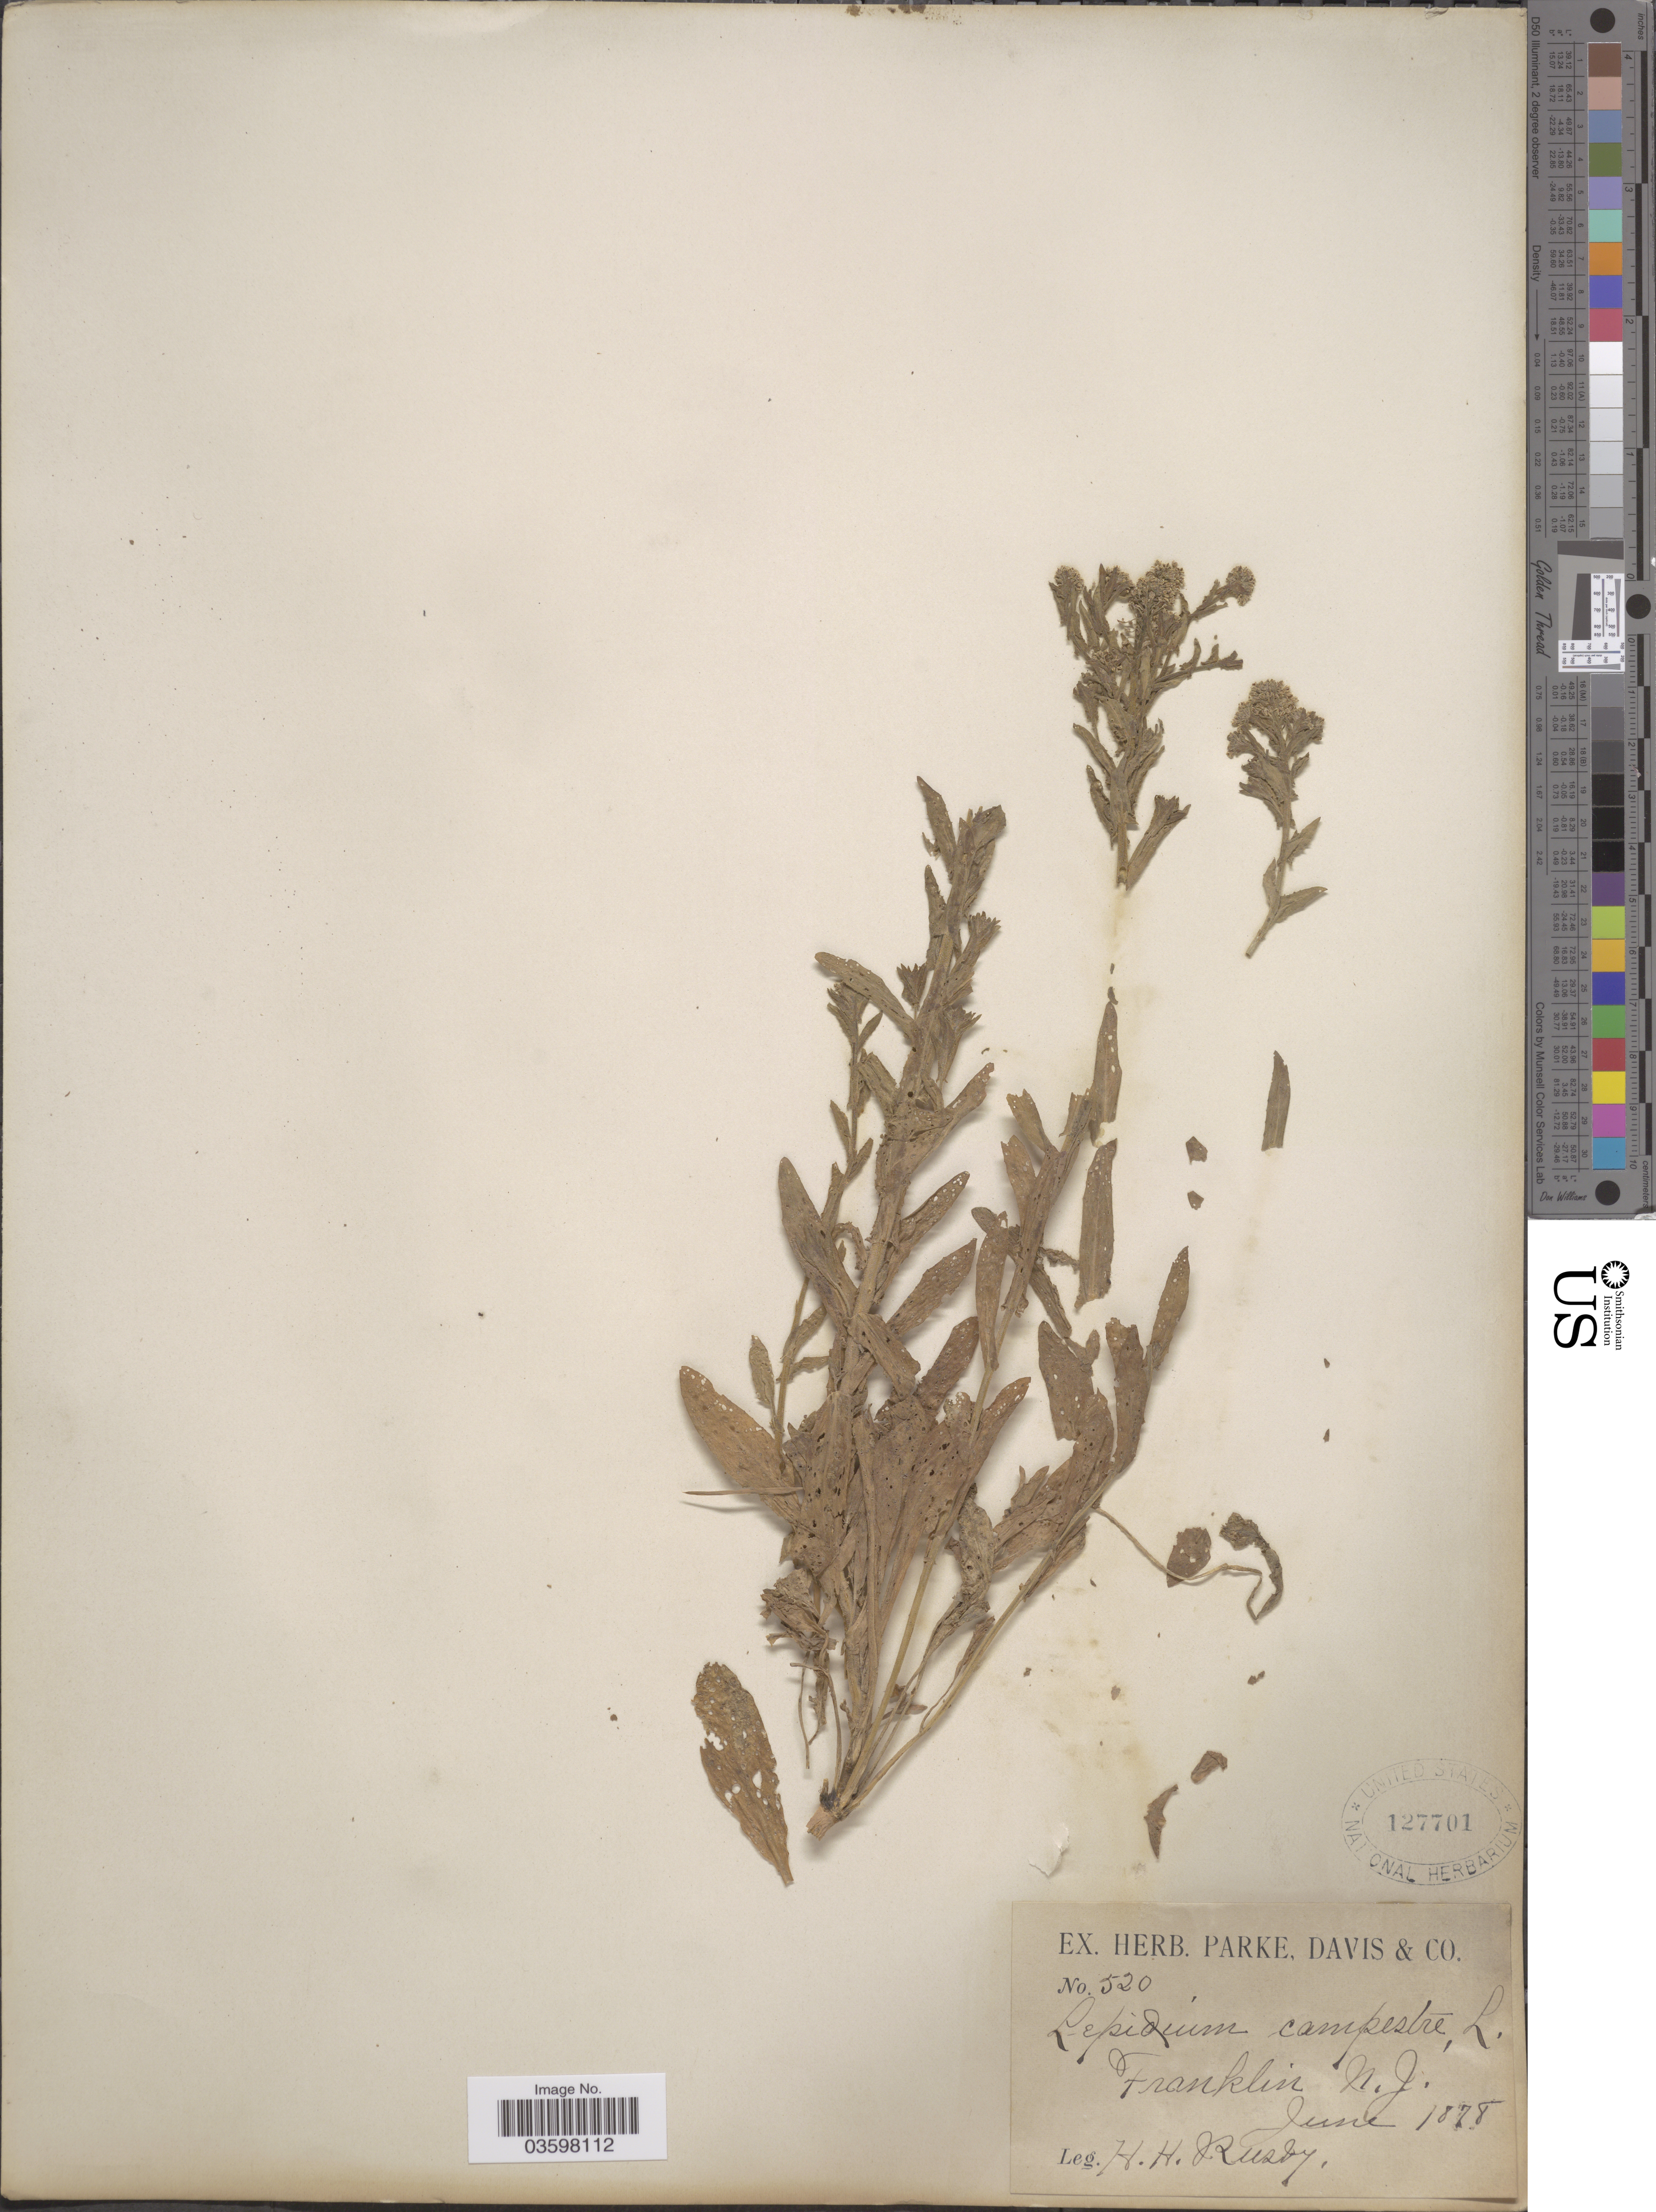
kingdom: Plantae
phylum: Tracheophyta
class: Magnoliopsida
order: Brassicales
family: Brassicaceae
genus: Lepidium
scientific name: Lepidium campestre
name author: (L.) W.T. Aiton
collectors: H. H. Rusby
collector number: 520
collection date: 1878-06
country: United States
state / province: New Jersey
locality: Franklin.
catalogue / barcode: US 127701